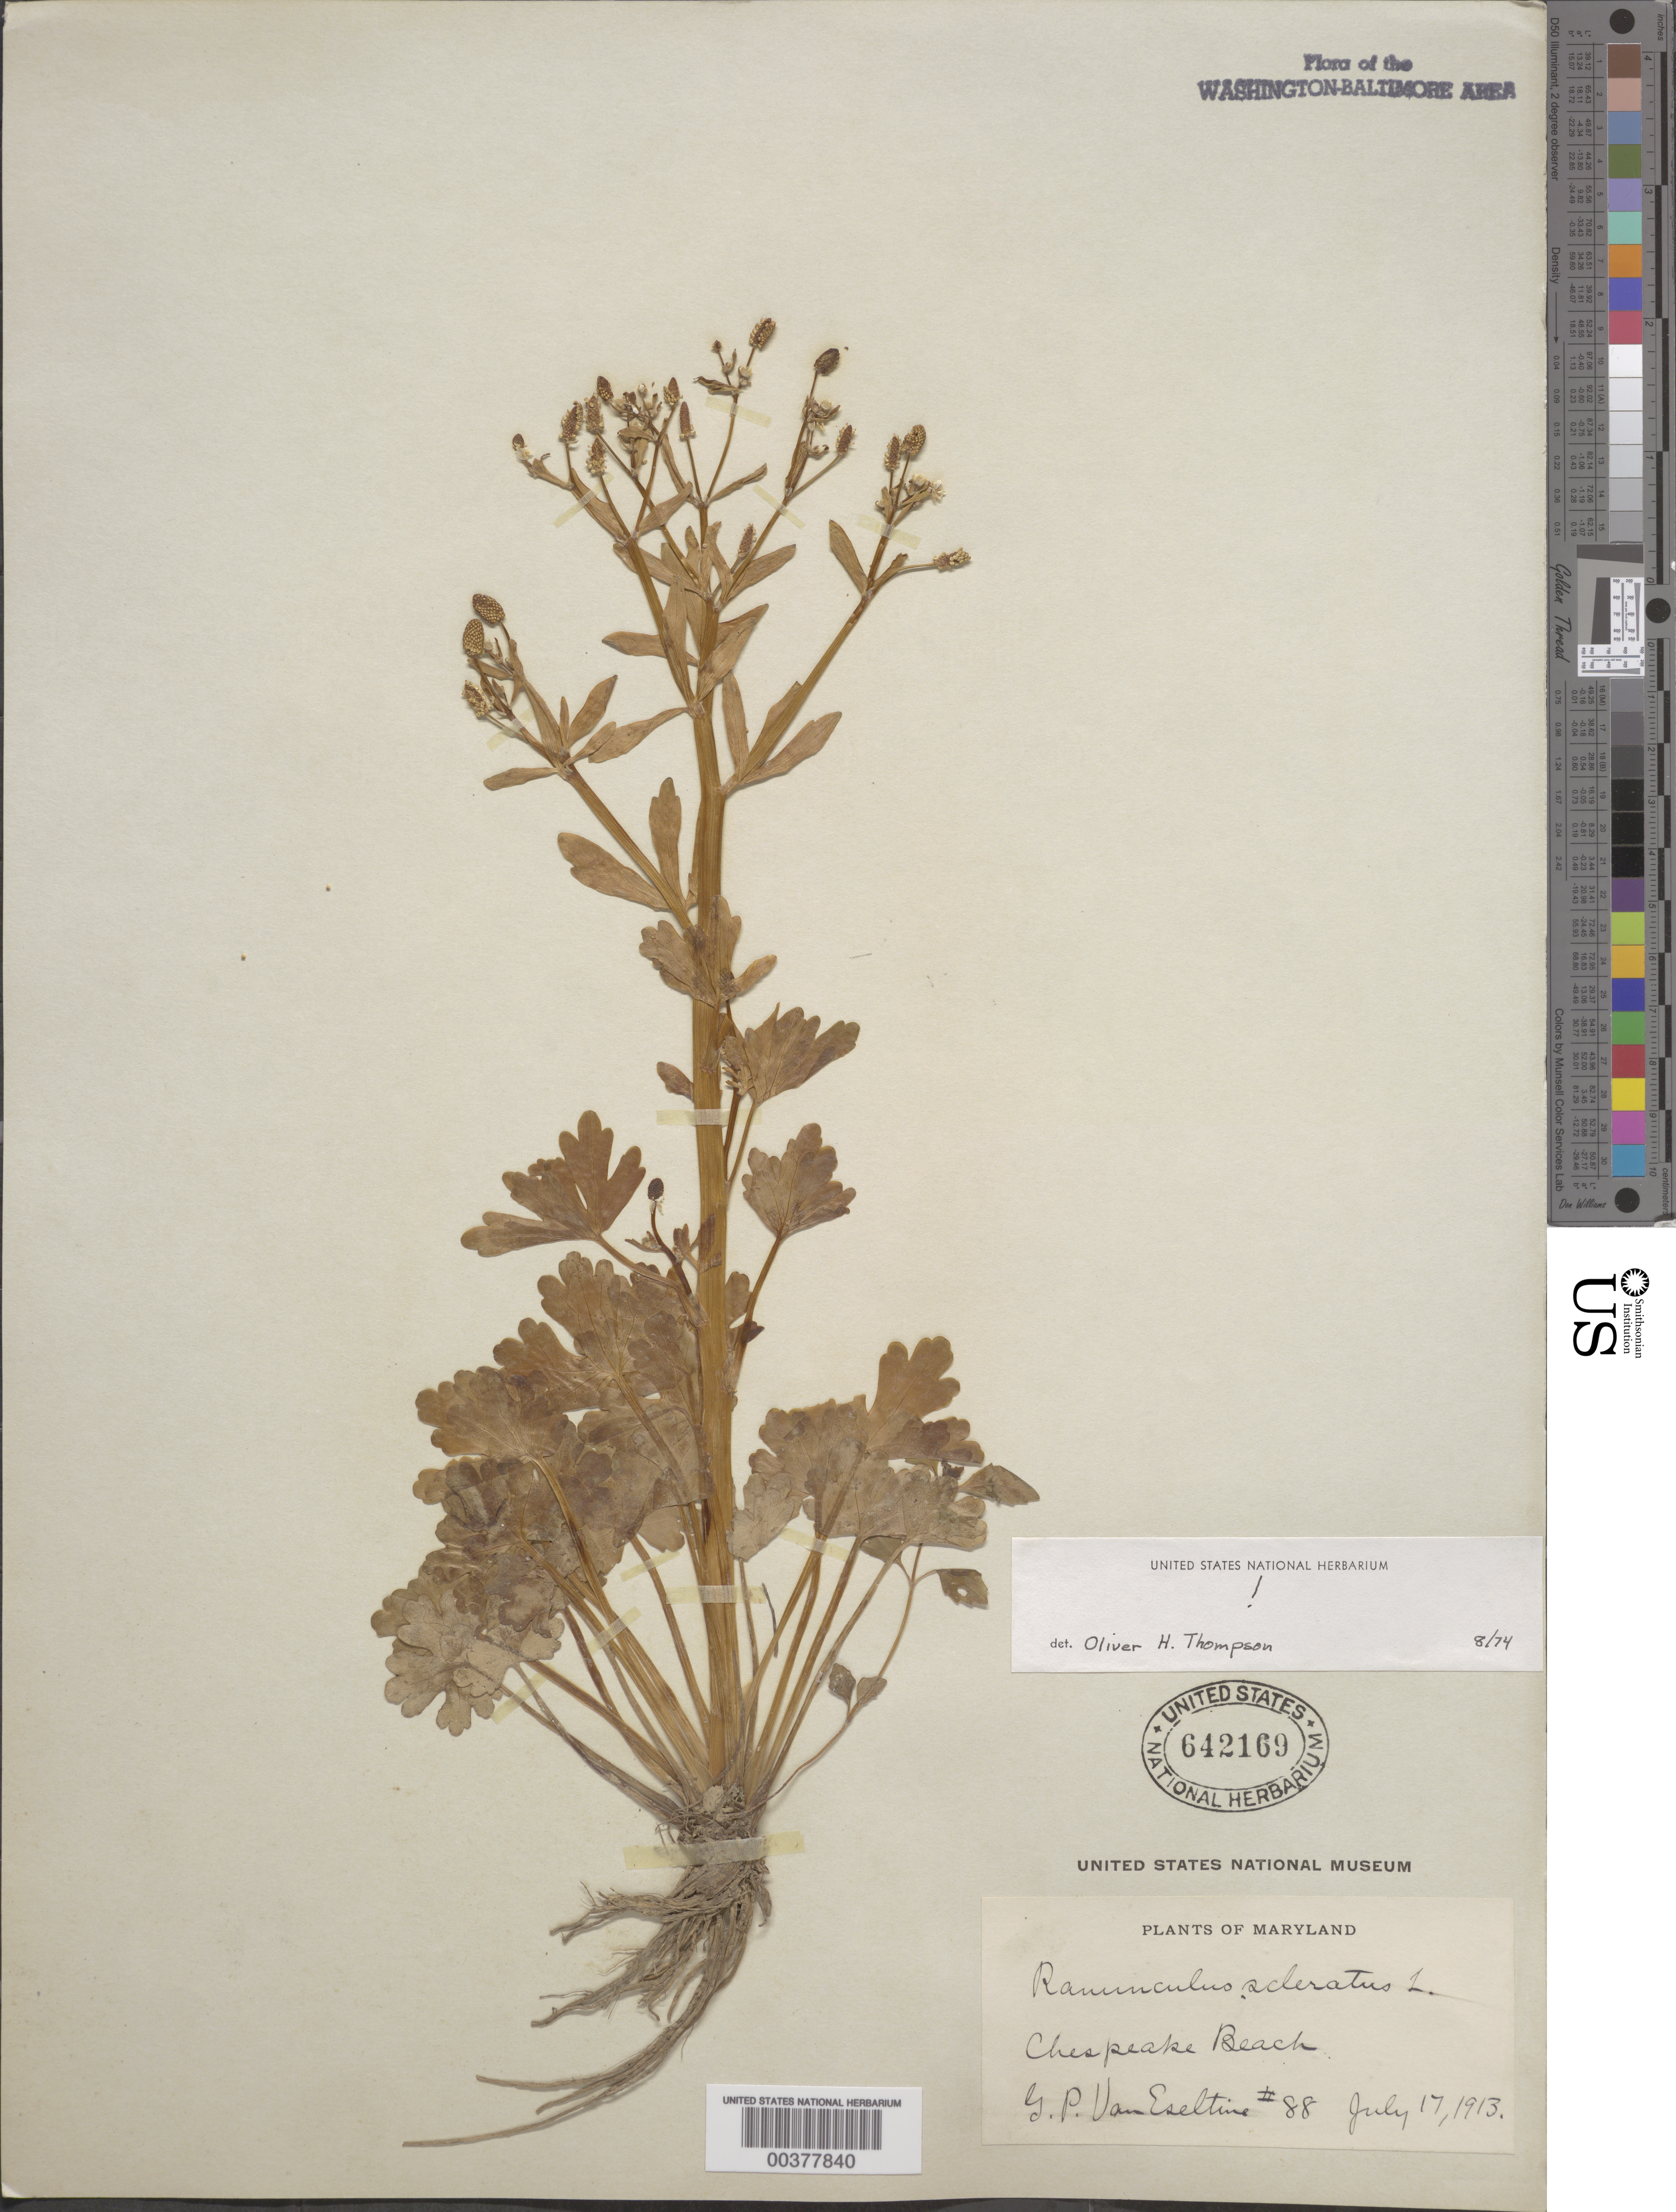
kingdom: Plantae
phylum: Tracheophyta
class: Magnoliopsida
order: Ranunculales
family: Ranunculaceae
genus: Ranunculus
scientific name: Ranunculus sceleratus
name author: L.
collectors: G. P. Van Eseltine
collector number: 88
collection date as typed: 17 Jul 1913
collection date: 1913-07-17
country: United States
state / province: Maryland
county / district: Calvert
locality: Chesapeake Beach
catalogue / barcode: US 642169